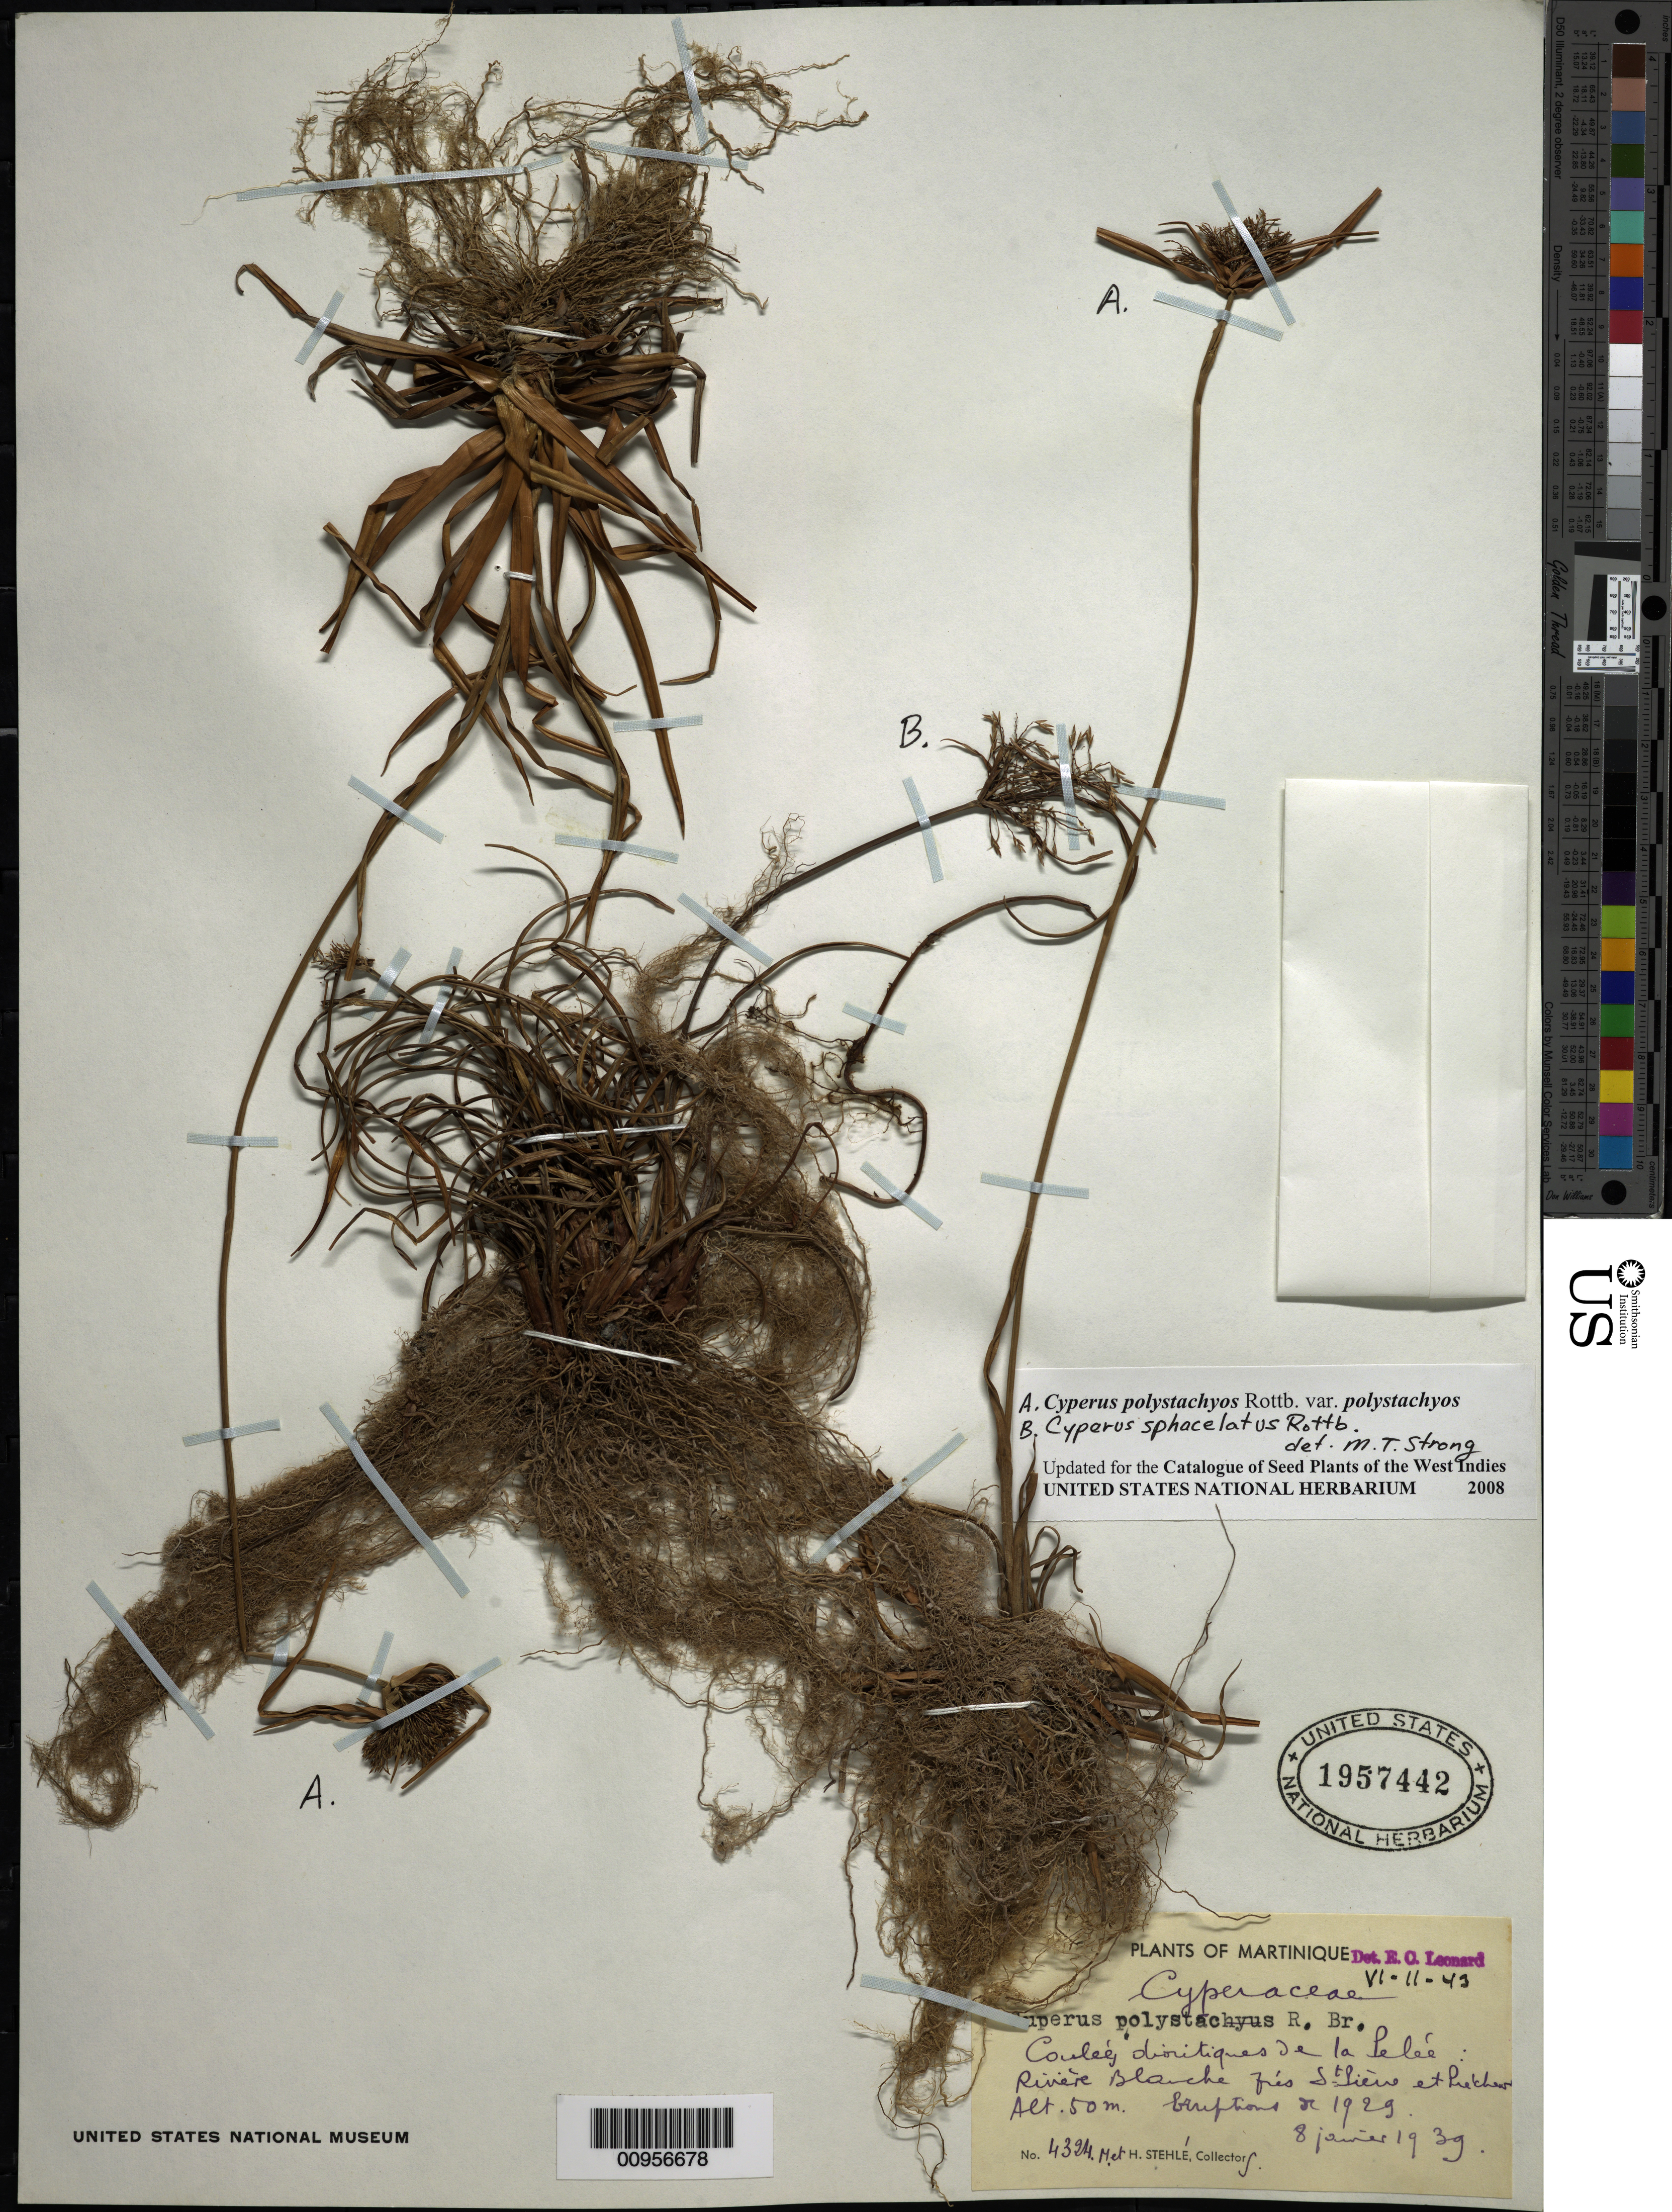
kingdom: Plantae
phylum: Tracheophyta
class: Liliopsida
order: Poales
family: Cyperaceae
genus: Cyperus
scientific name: Cyperus polystachyos var. polystachyos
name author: Rottb.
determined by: Strong, M. T., (US), Smithsonian Institution - National Museum of Natural History (UNITED STATES)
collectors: H. Stehlé & M. Stehlé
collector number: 4324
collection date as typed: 08 Jan 1939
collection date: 1939-01-08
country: Martinique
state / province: Saint-Pierre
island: Martinique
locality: "Couleé dioritiques" de la Peleé Rivière Blanche prés St. Pierre et Precheur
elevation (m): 50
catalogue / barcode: US 1957442